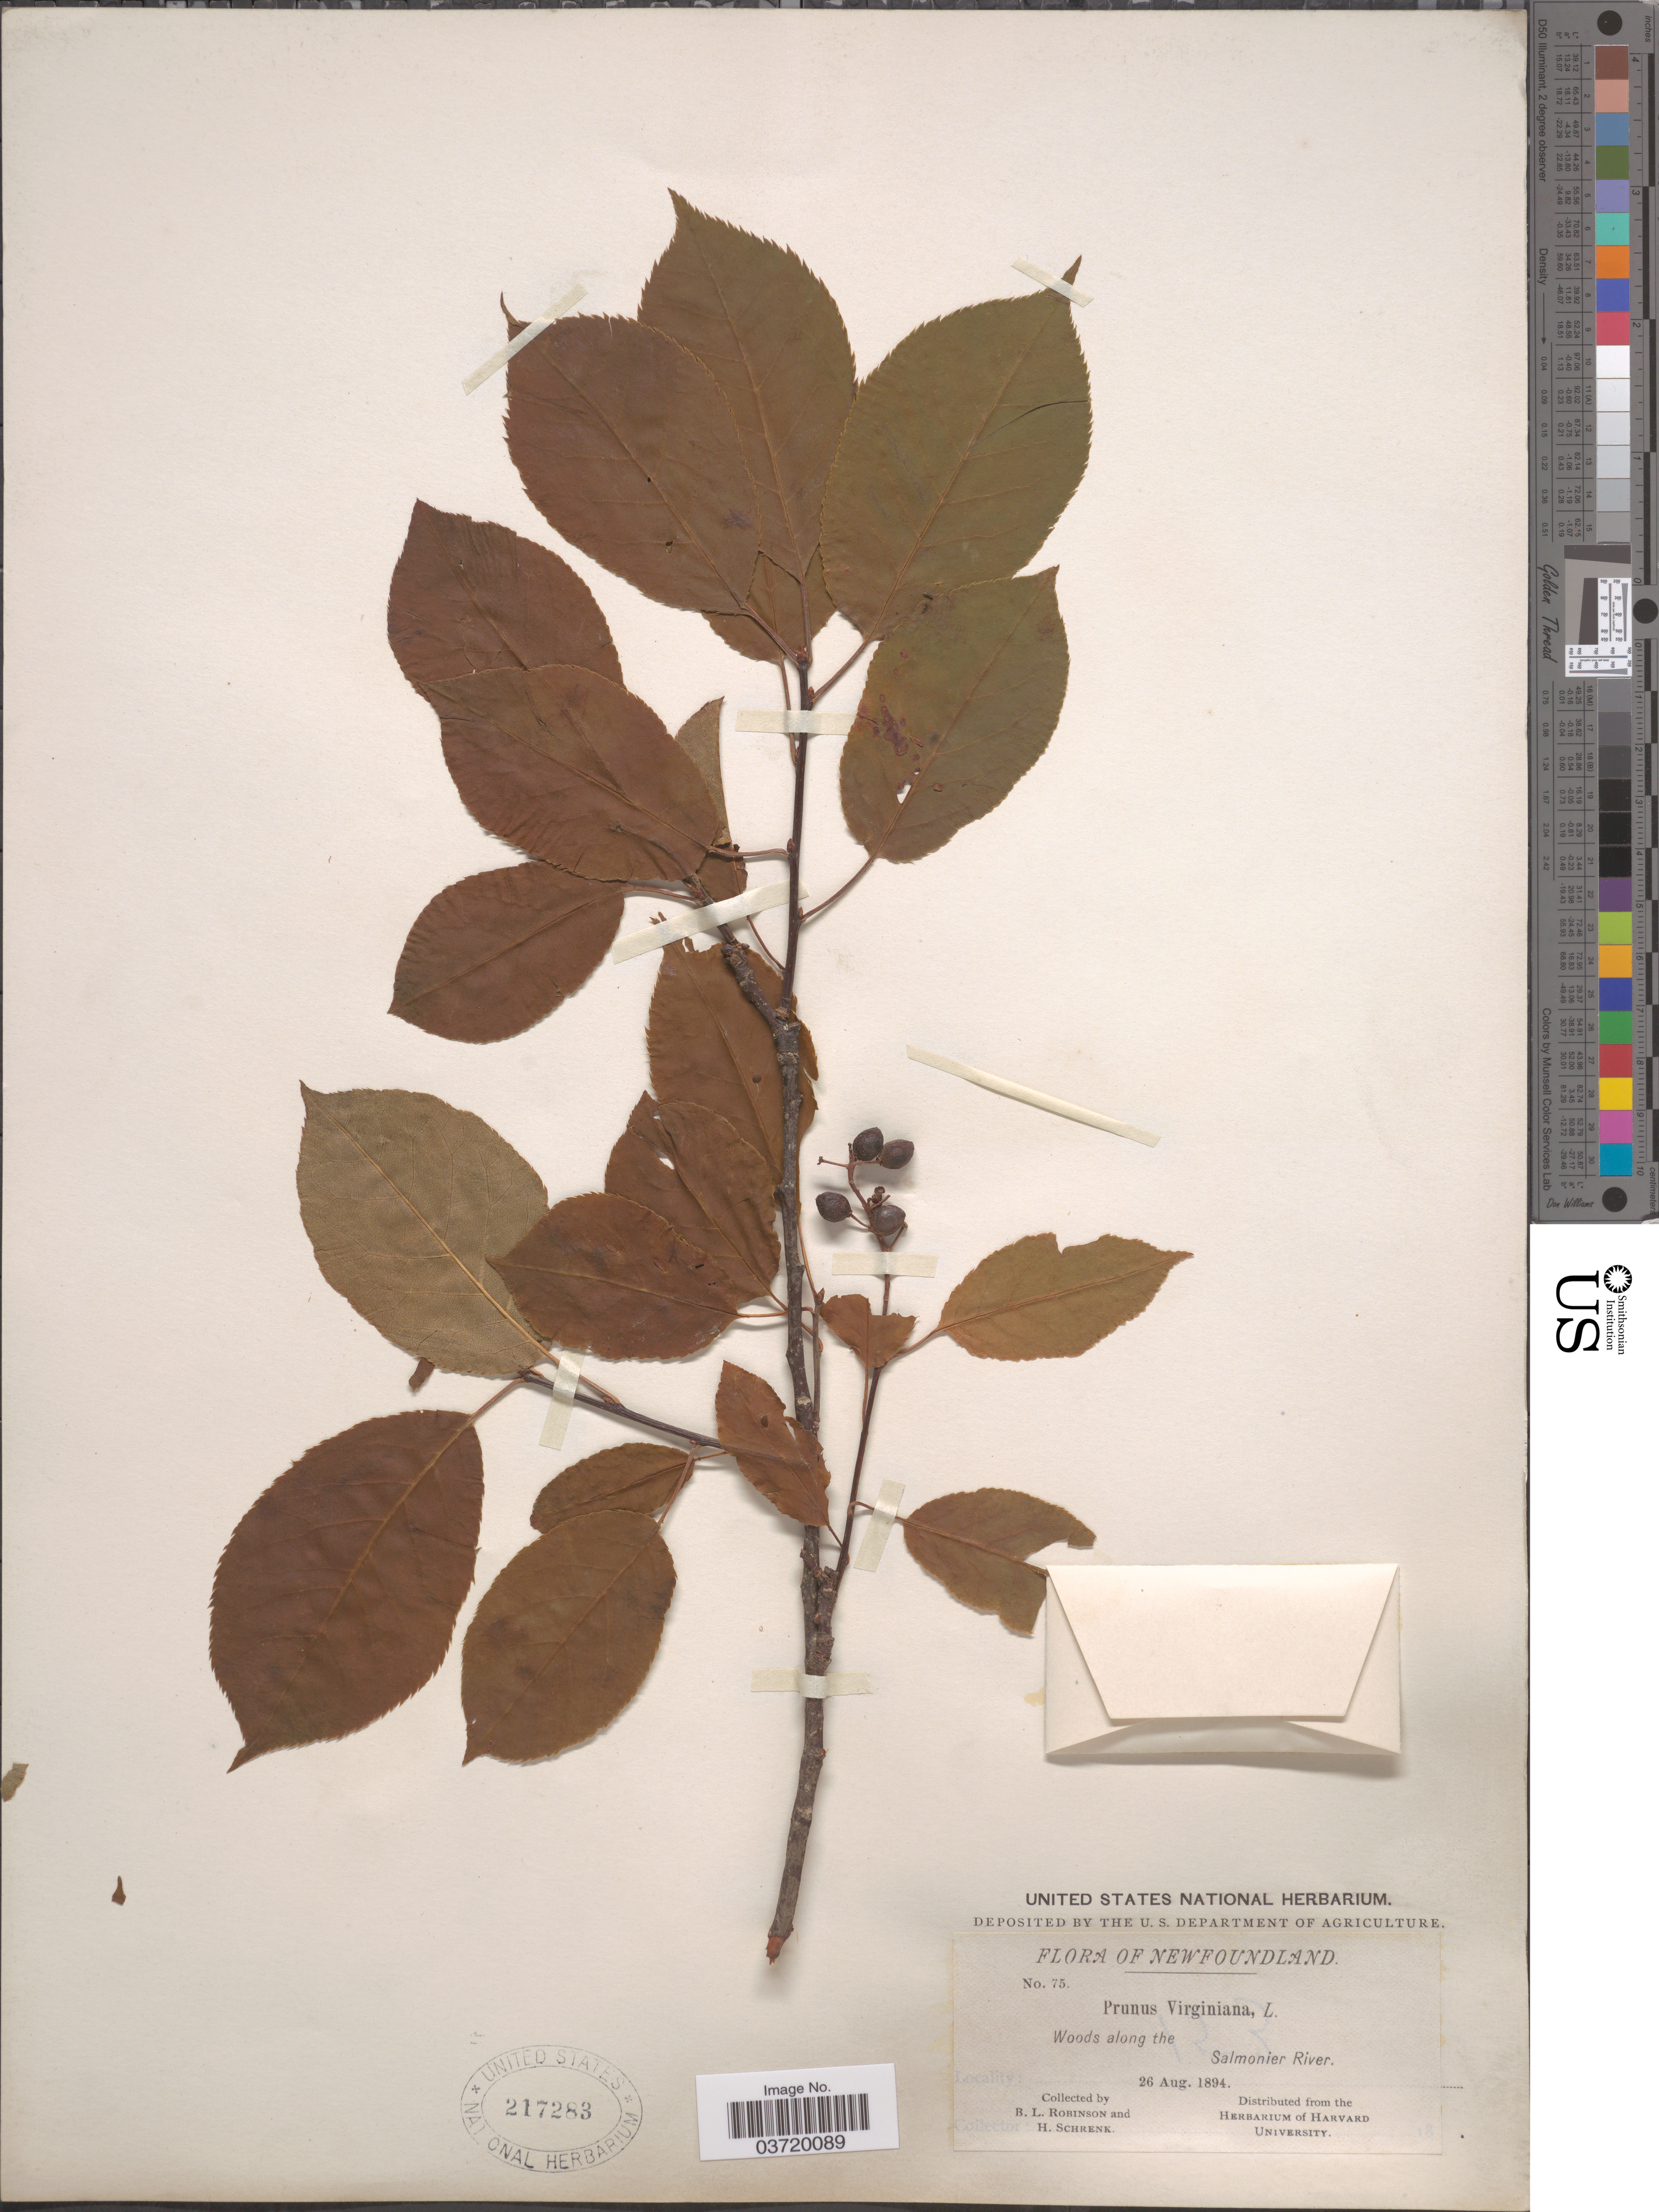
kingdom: Plantae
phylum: Tracheophyta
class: Magnoliopsida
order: Rosales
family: Rosaceae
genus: Prunus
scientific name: Prunus virginiana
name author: L.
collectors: B. L. Robinson & H. Schrenk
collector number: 75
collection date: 1894-08-26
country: Canada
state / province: Newfoundland and Labrador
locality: Along the Salmonier River.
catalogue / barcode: US 217283